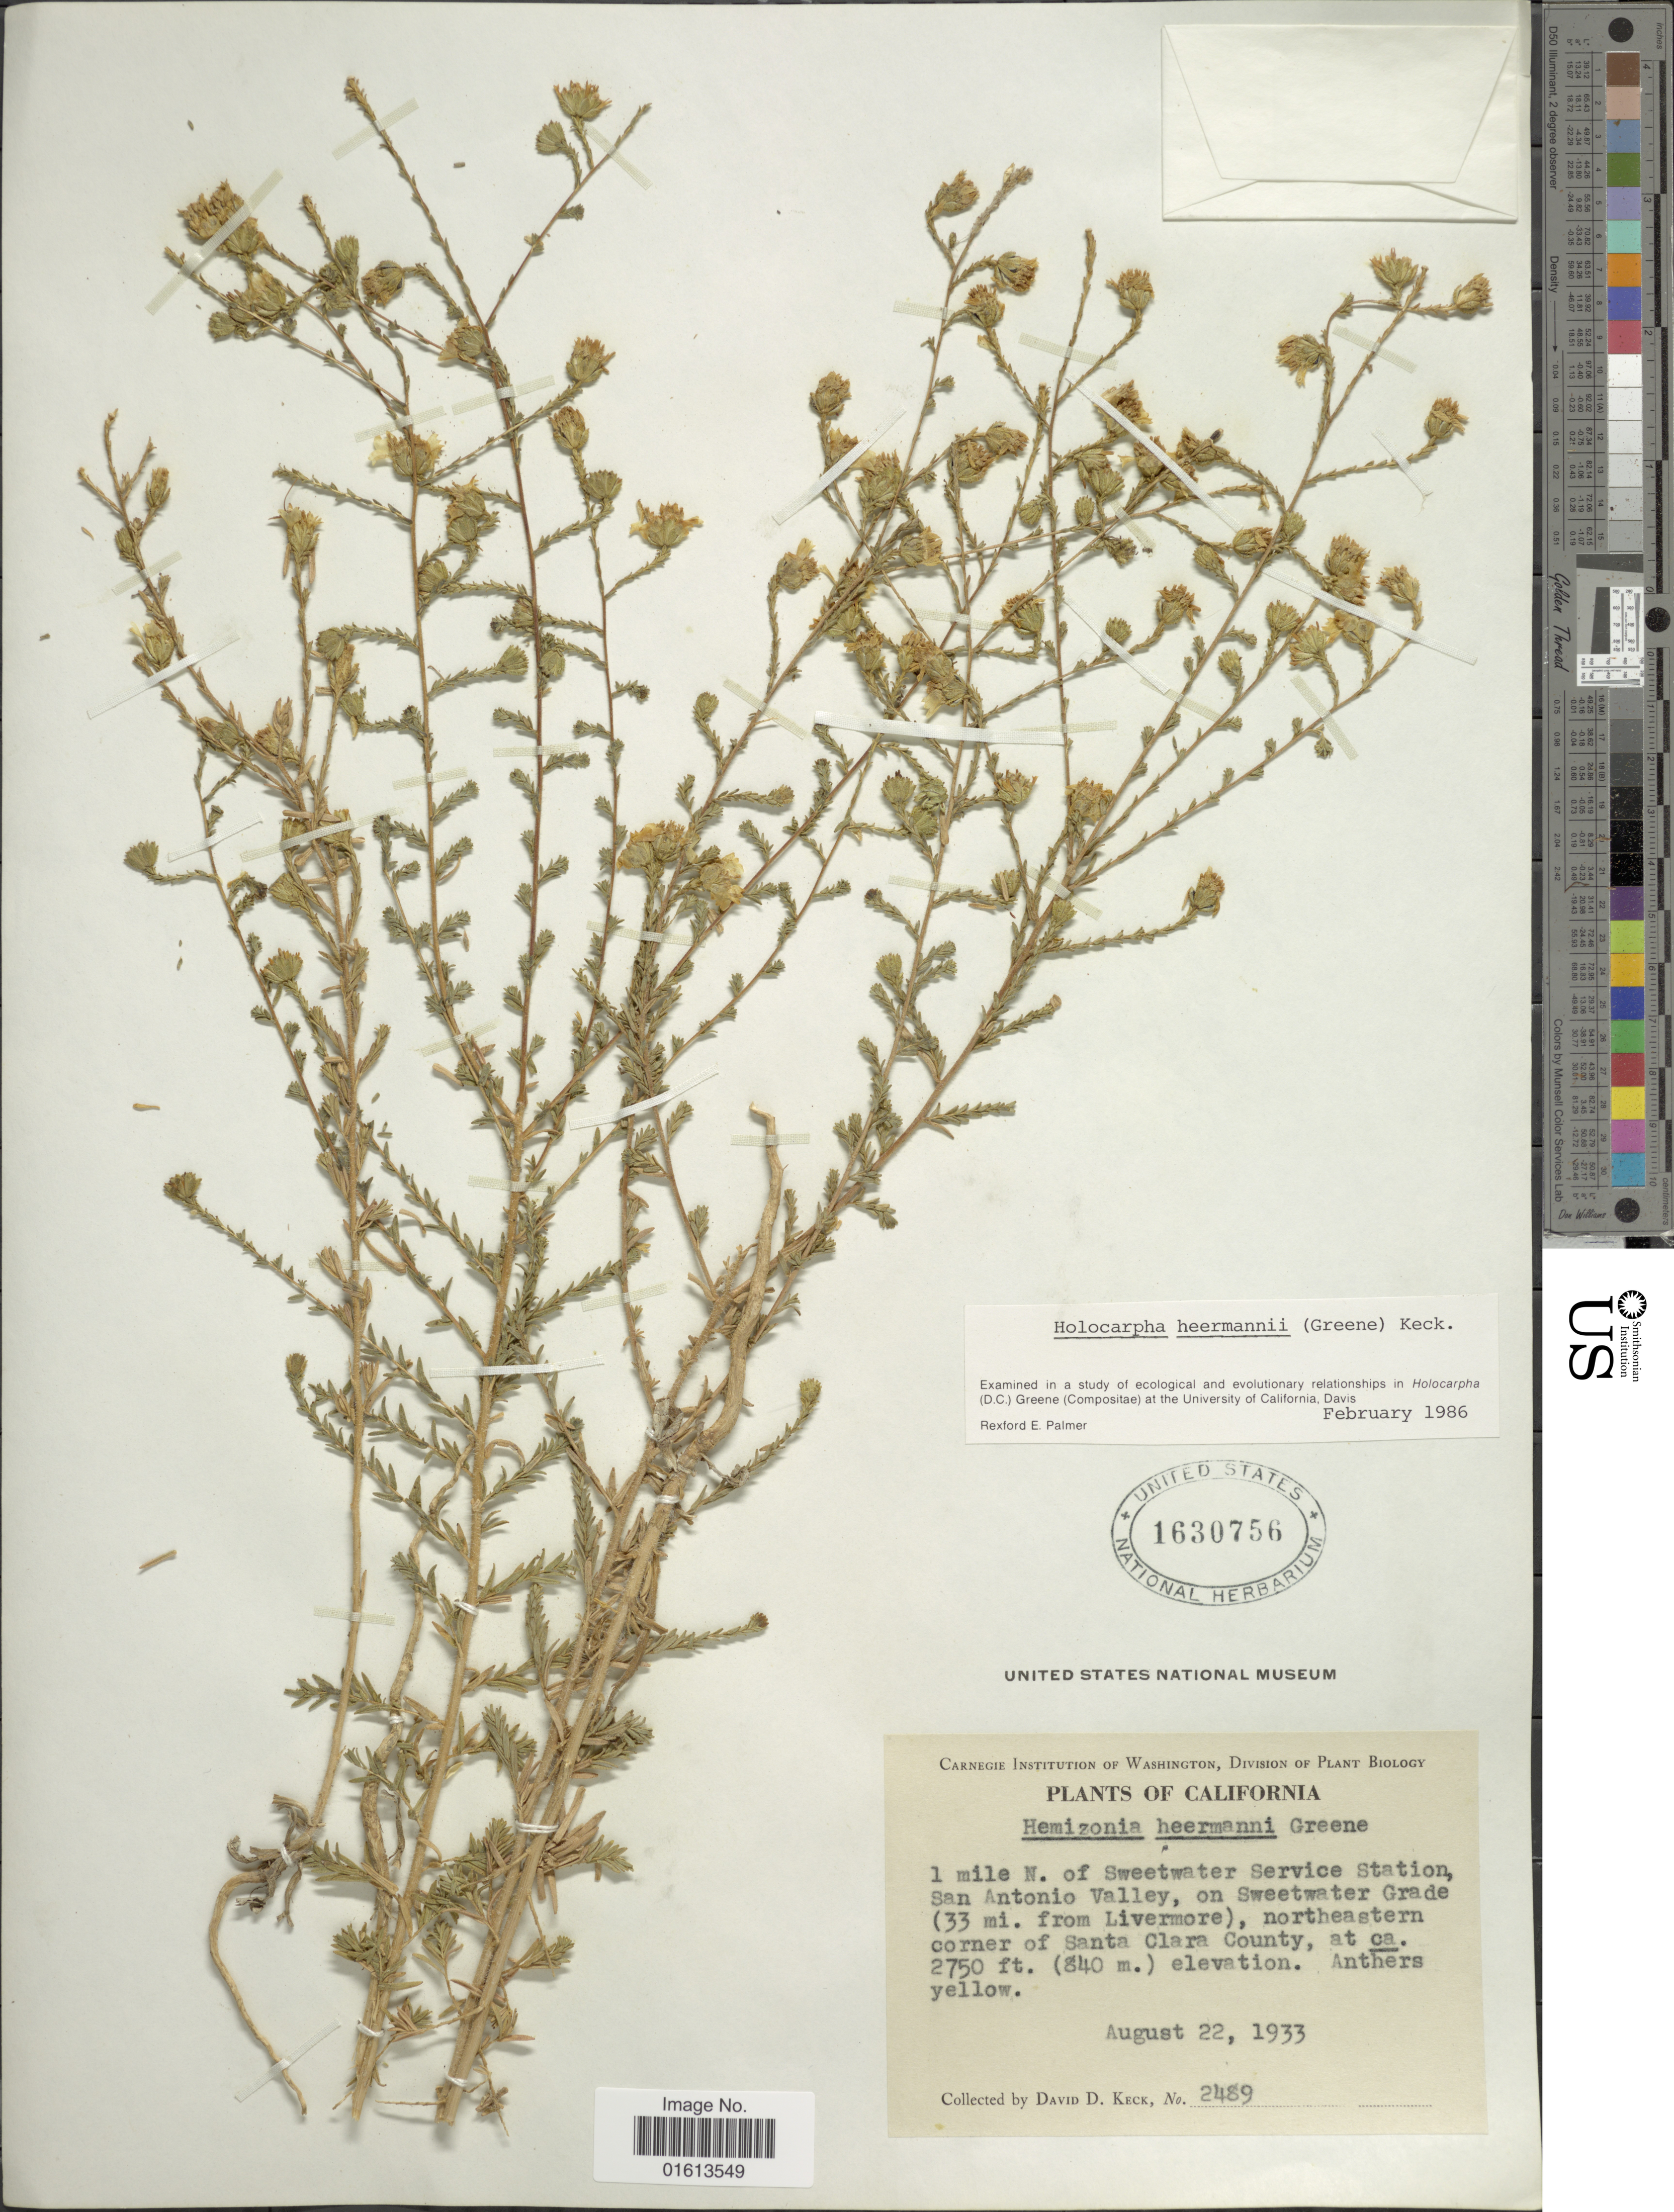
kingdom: Plantae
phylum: Tracheophyta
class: Magnoliopsida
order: Asterales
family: Asteraceae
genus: Holocarpha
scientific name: Holocarpha heermannii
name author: (Greene) D.D. Keck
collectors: D. D. Keck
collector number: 2489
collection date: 1933-08-22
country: United States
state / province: California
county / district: Santa Clara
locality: California. 1 mile N. of Sweetwater Service Station, San Antonio Valley, on Sweetwater Grade (33 mi. from Livermore), northeastern corner of Santa Clara County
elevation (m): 838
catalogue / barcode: US 1630756